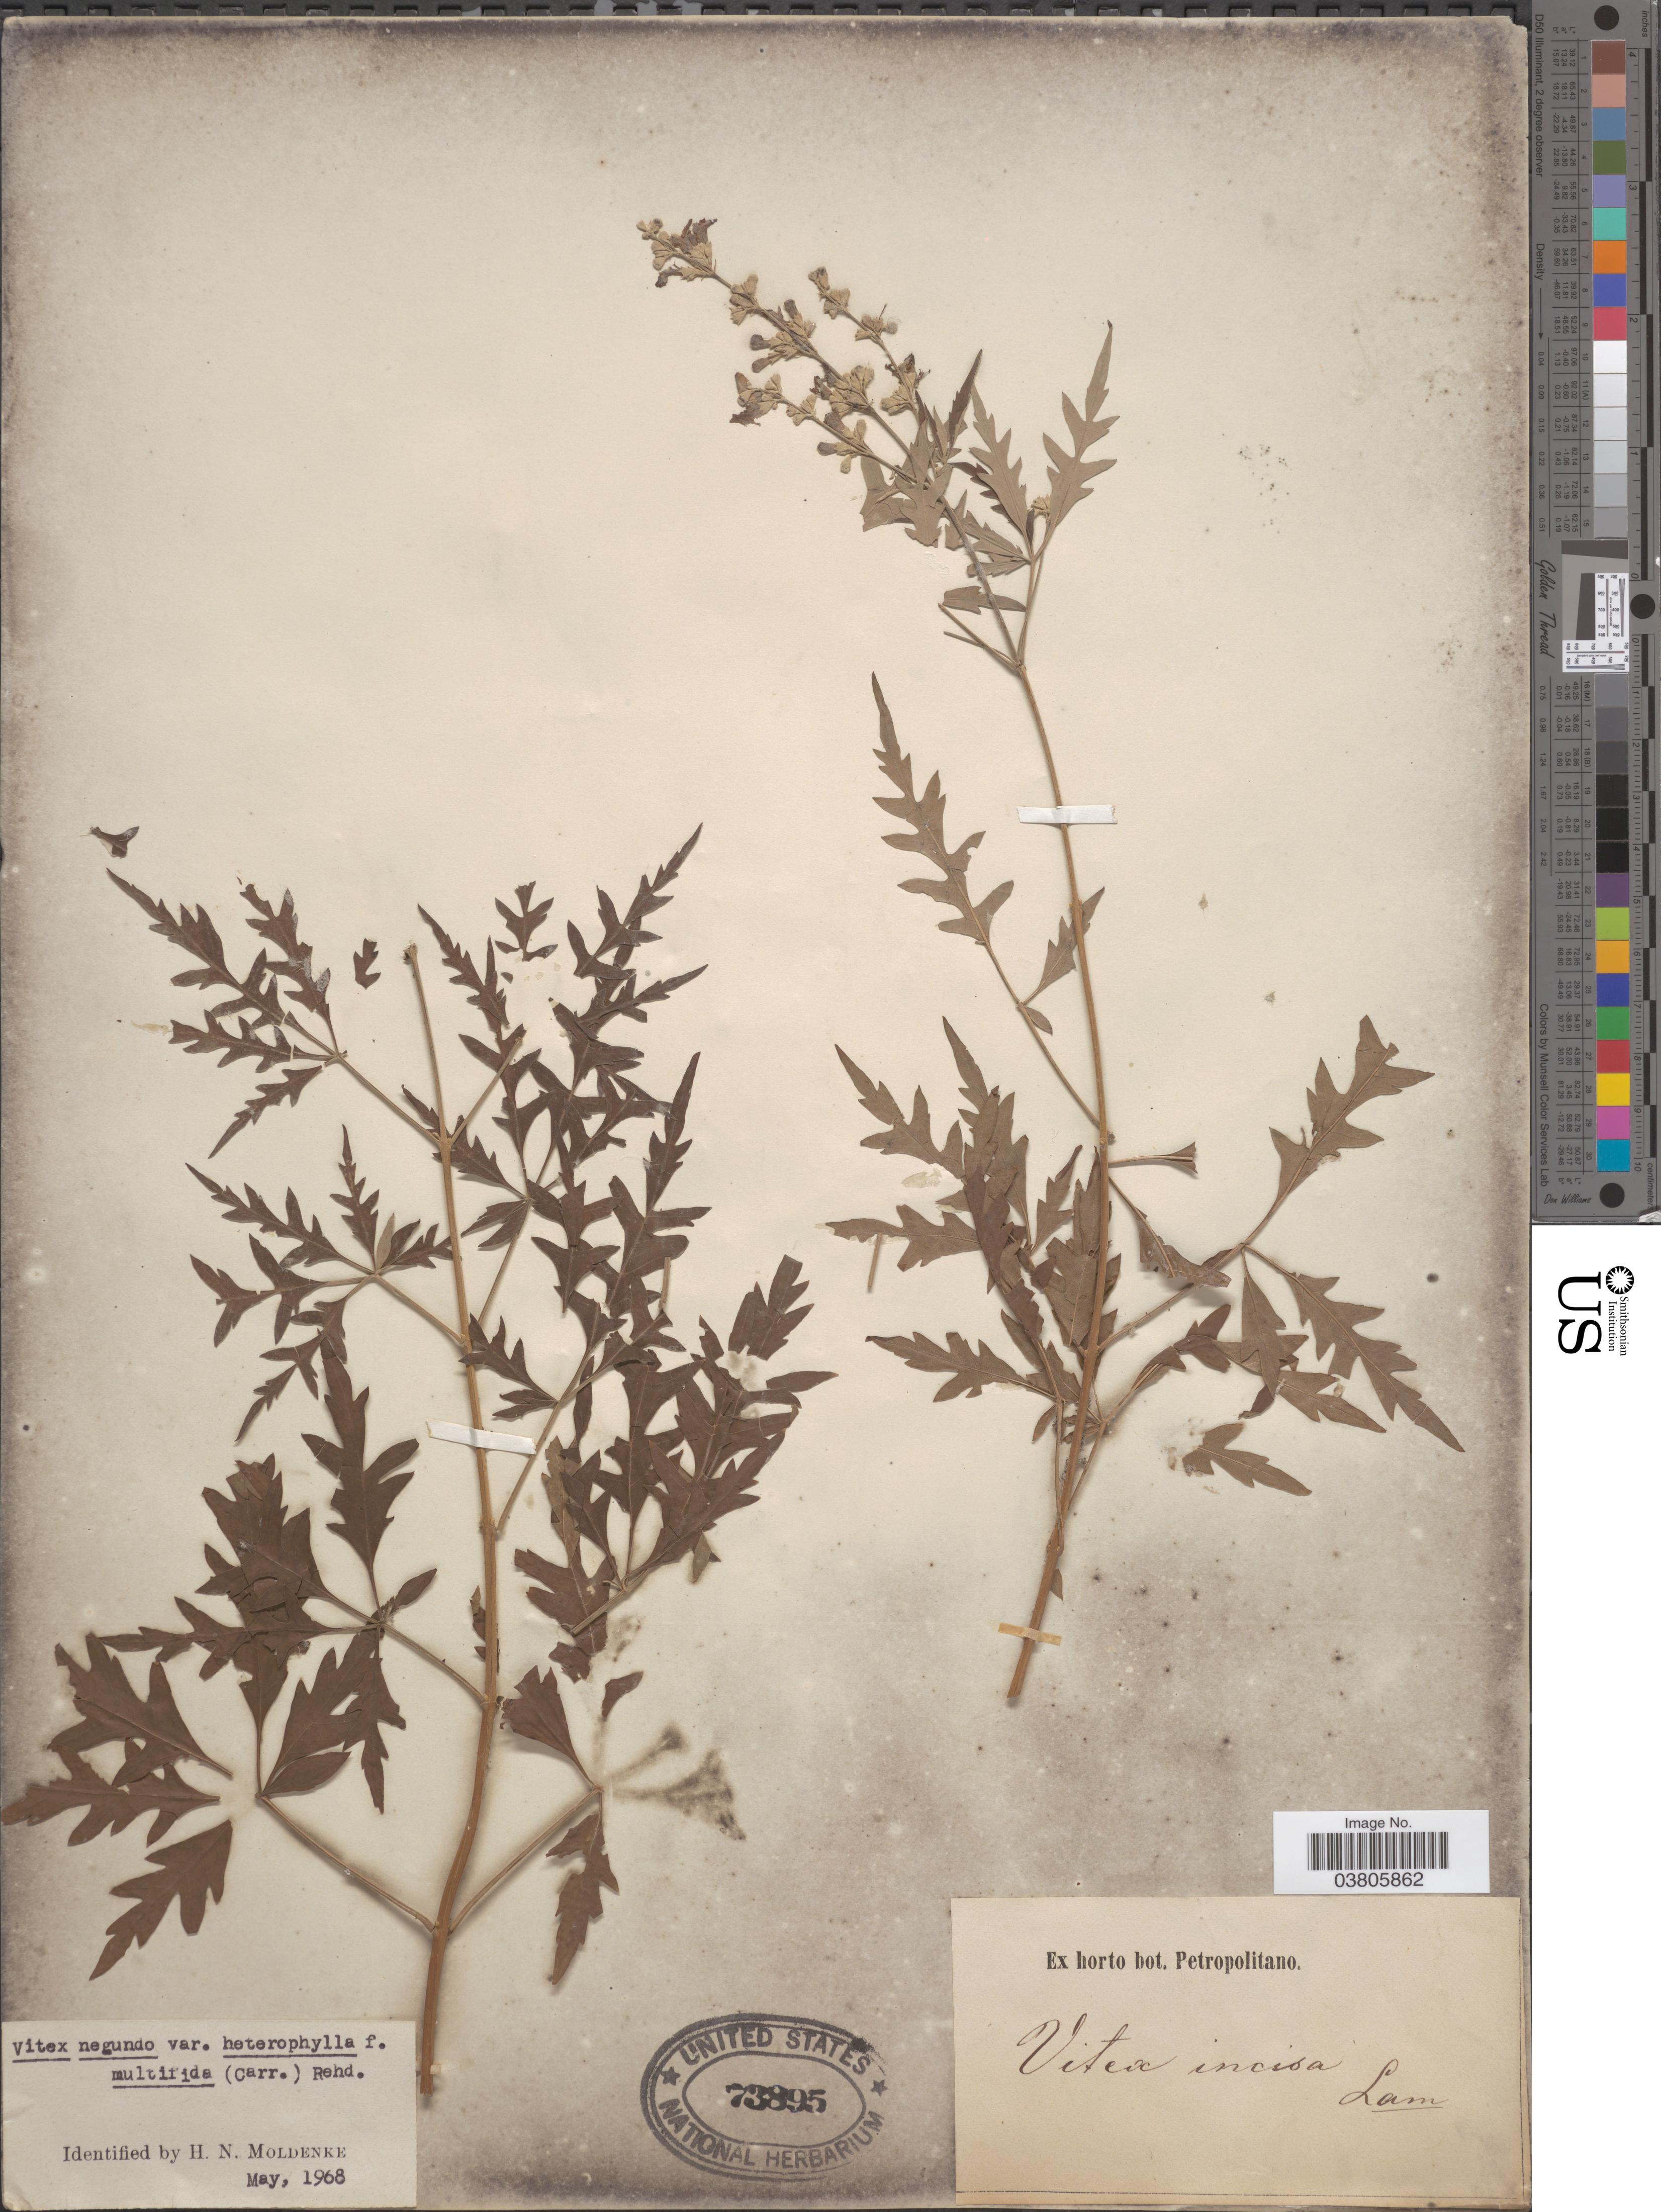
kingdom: Plantae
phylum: Tracheophyta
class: Magnoliopsida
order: Lamiales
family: Lamiaceae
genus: Vitex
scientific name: Vitex negundo var. heterophylla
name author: (Franch.) Rehder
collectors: H. N. Moldenke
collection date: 1968-05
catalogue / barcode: US 73895